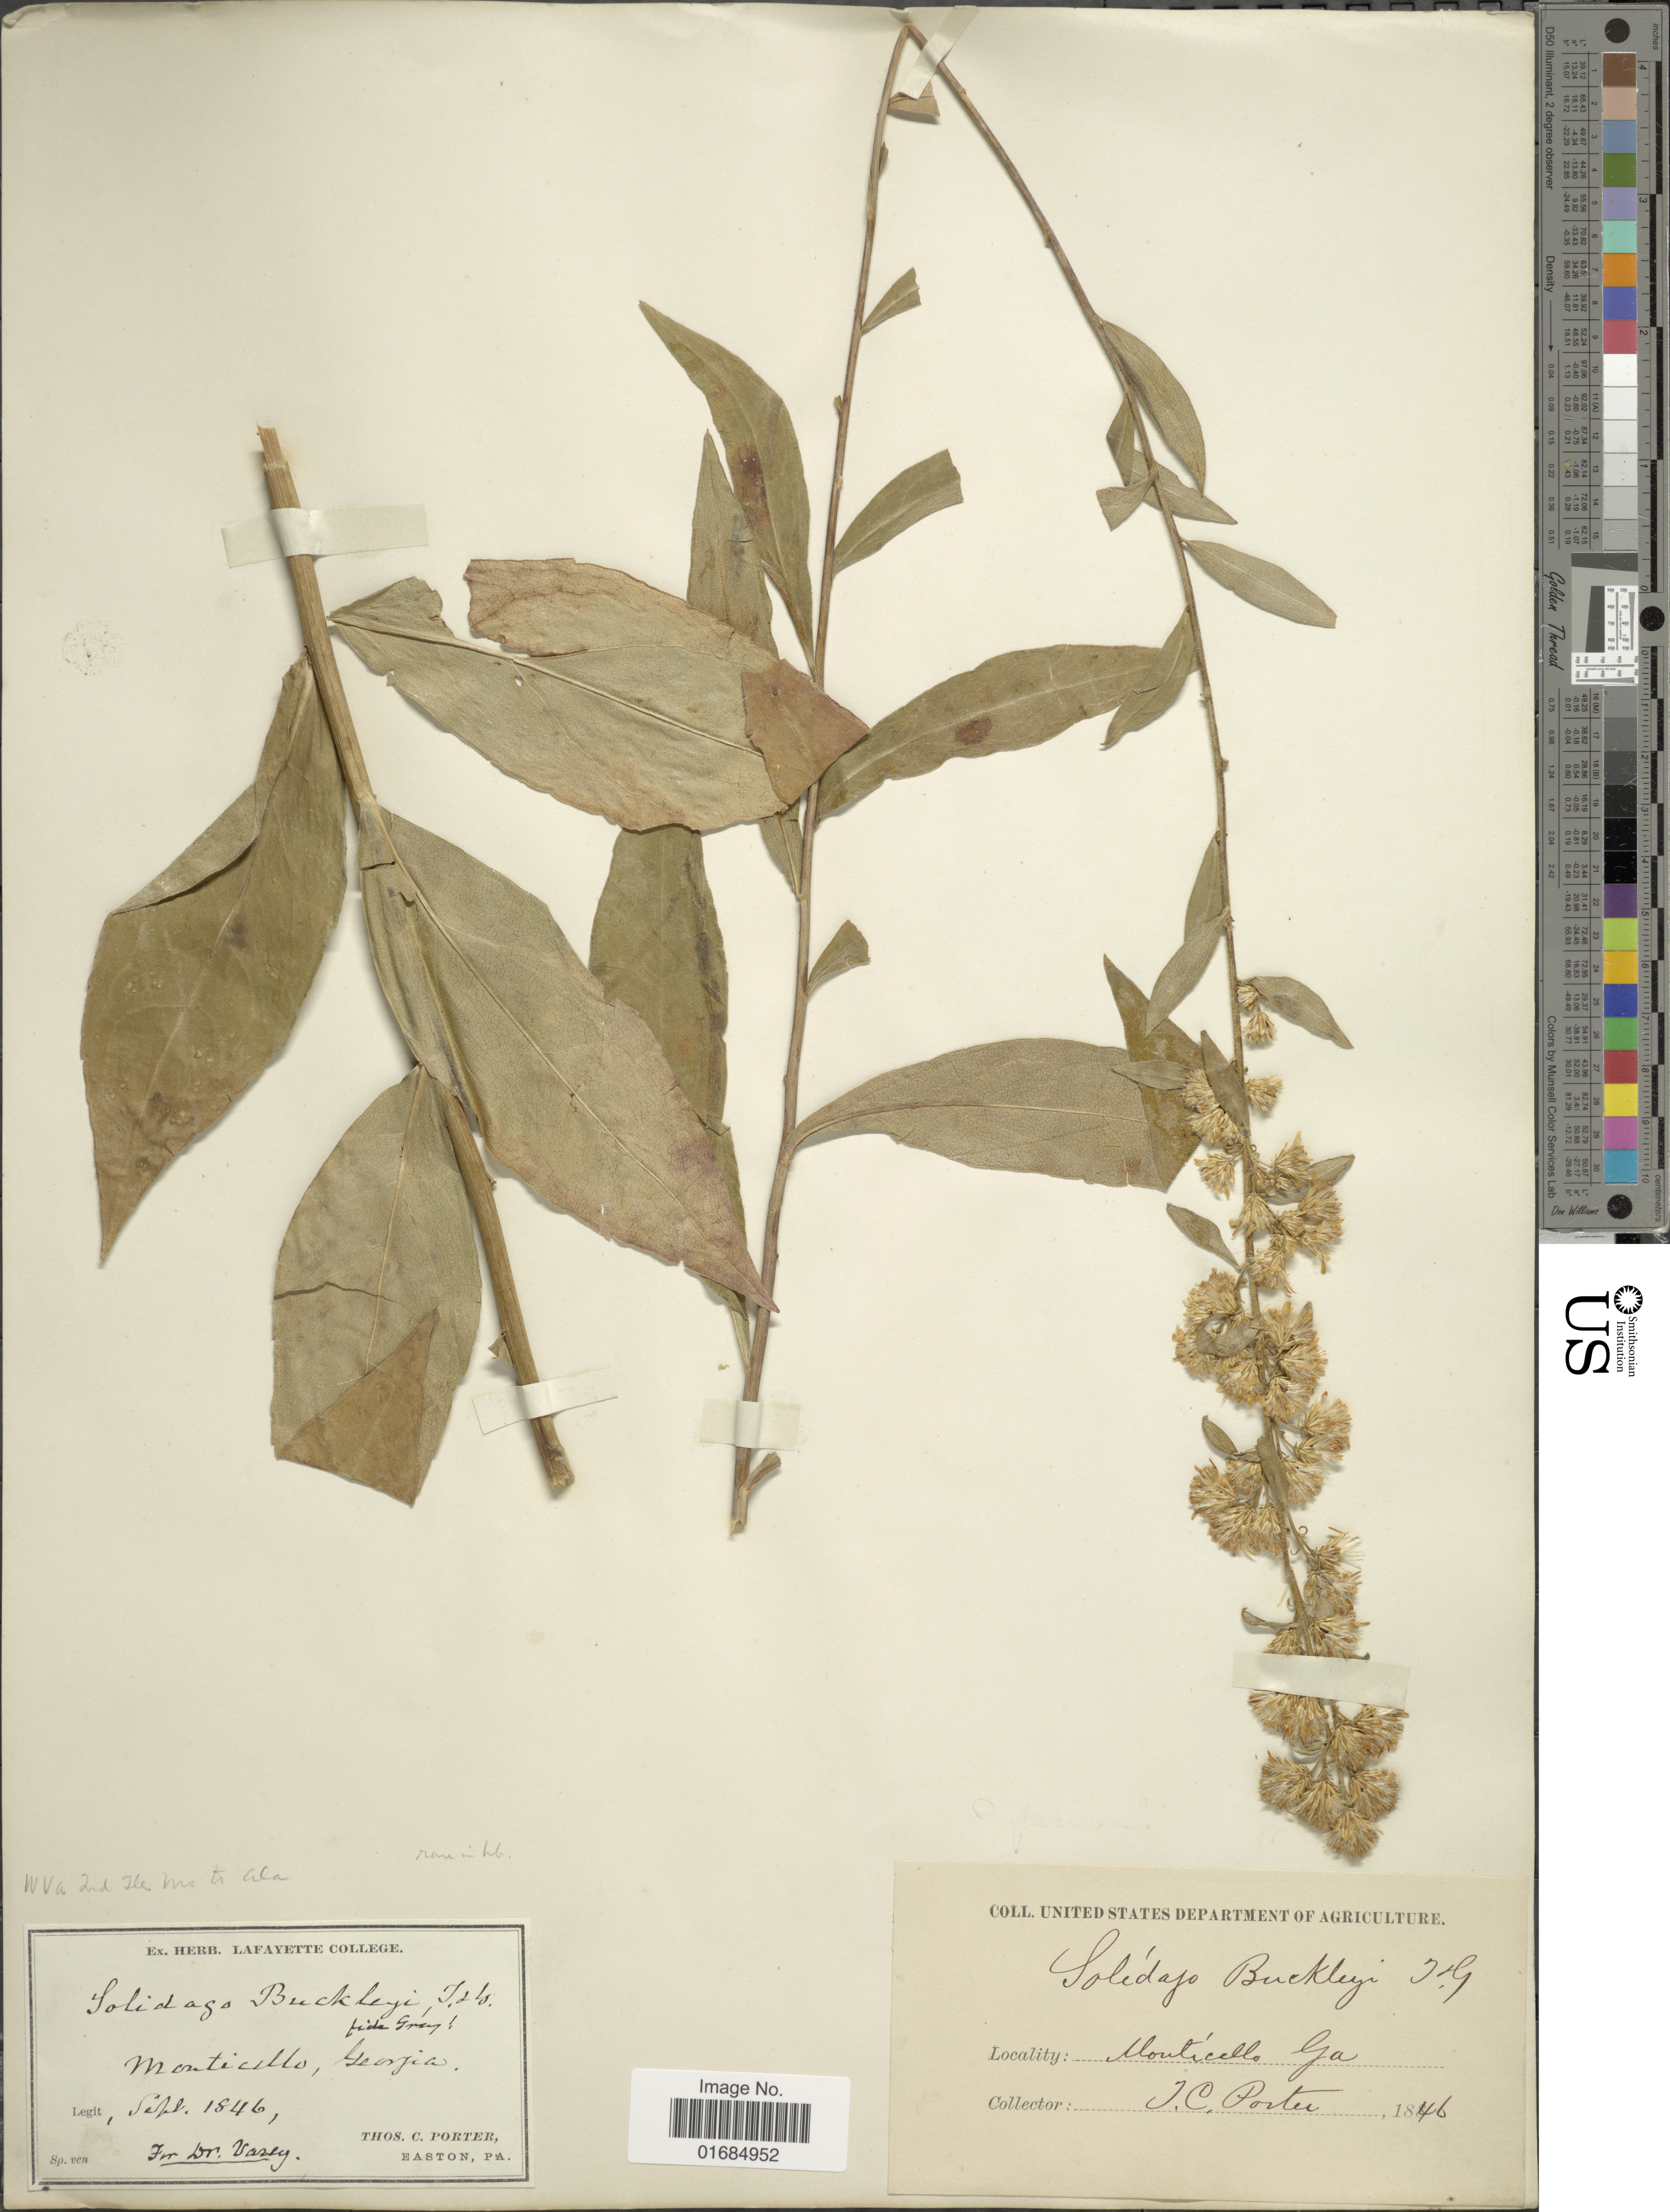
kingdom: Plantae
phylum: Tracheophyta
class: Magnoliopsida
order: Asterales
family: Asteraceae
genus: Solidago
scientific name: Solidago buckleyi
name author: Torr. & A. Gray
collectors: T. C. Porter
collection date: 1846-09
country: United States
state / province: Georgia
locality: Monticello.